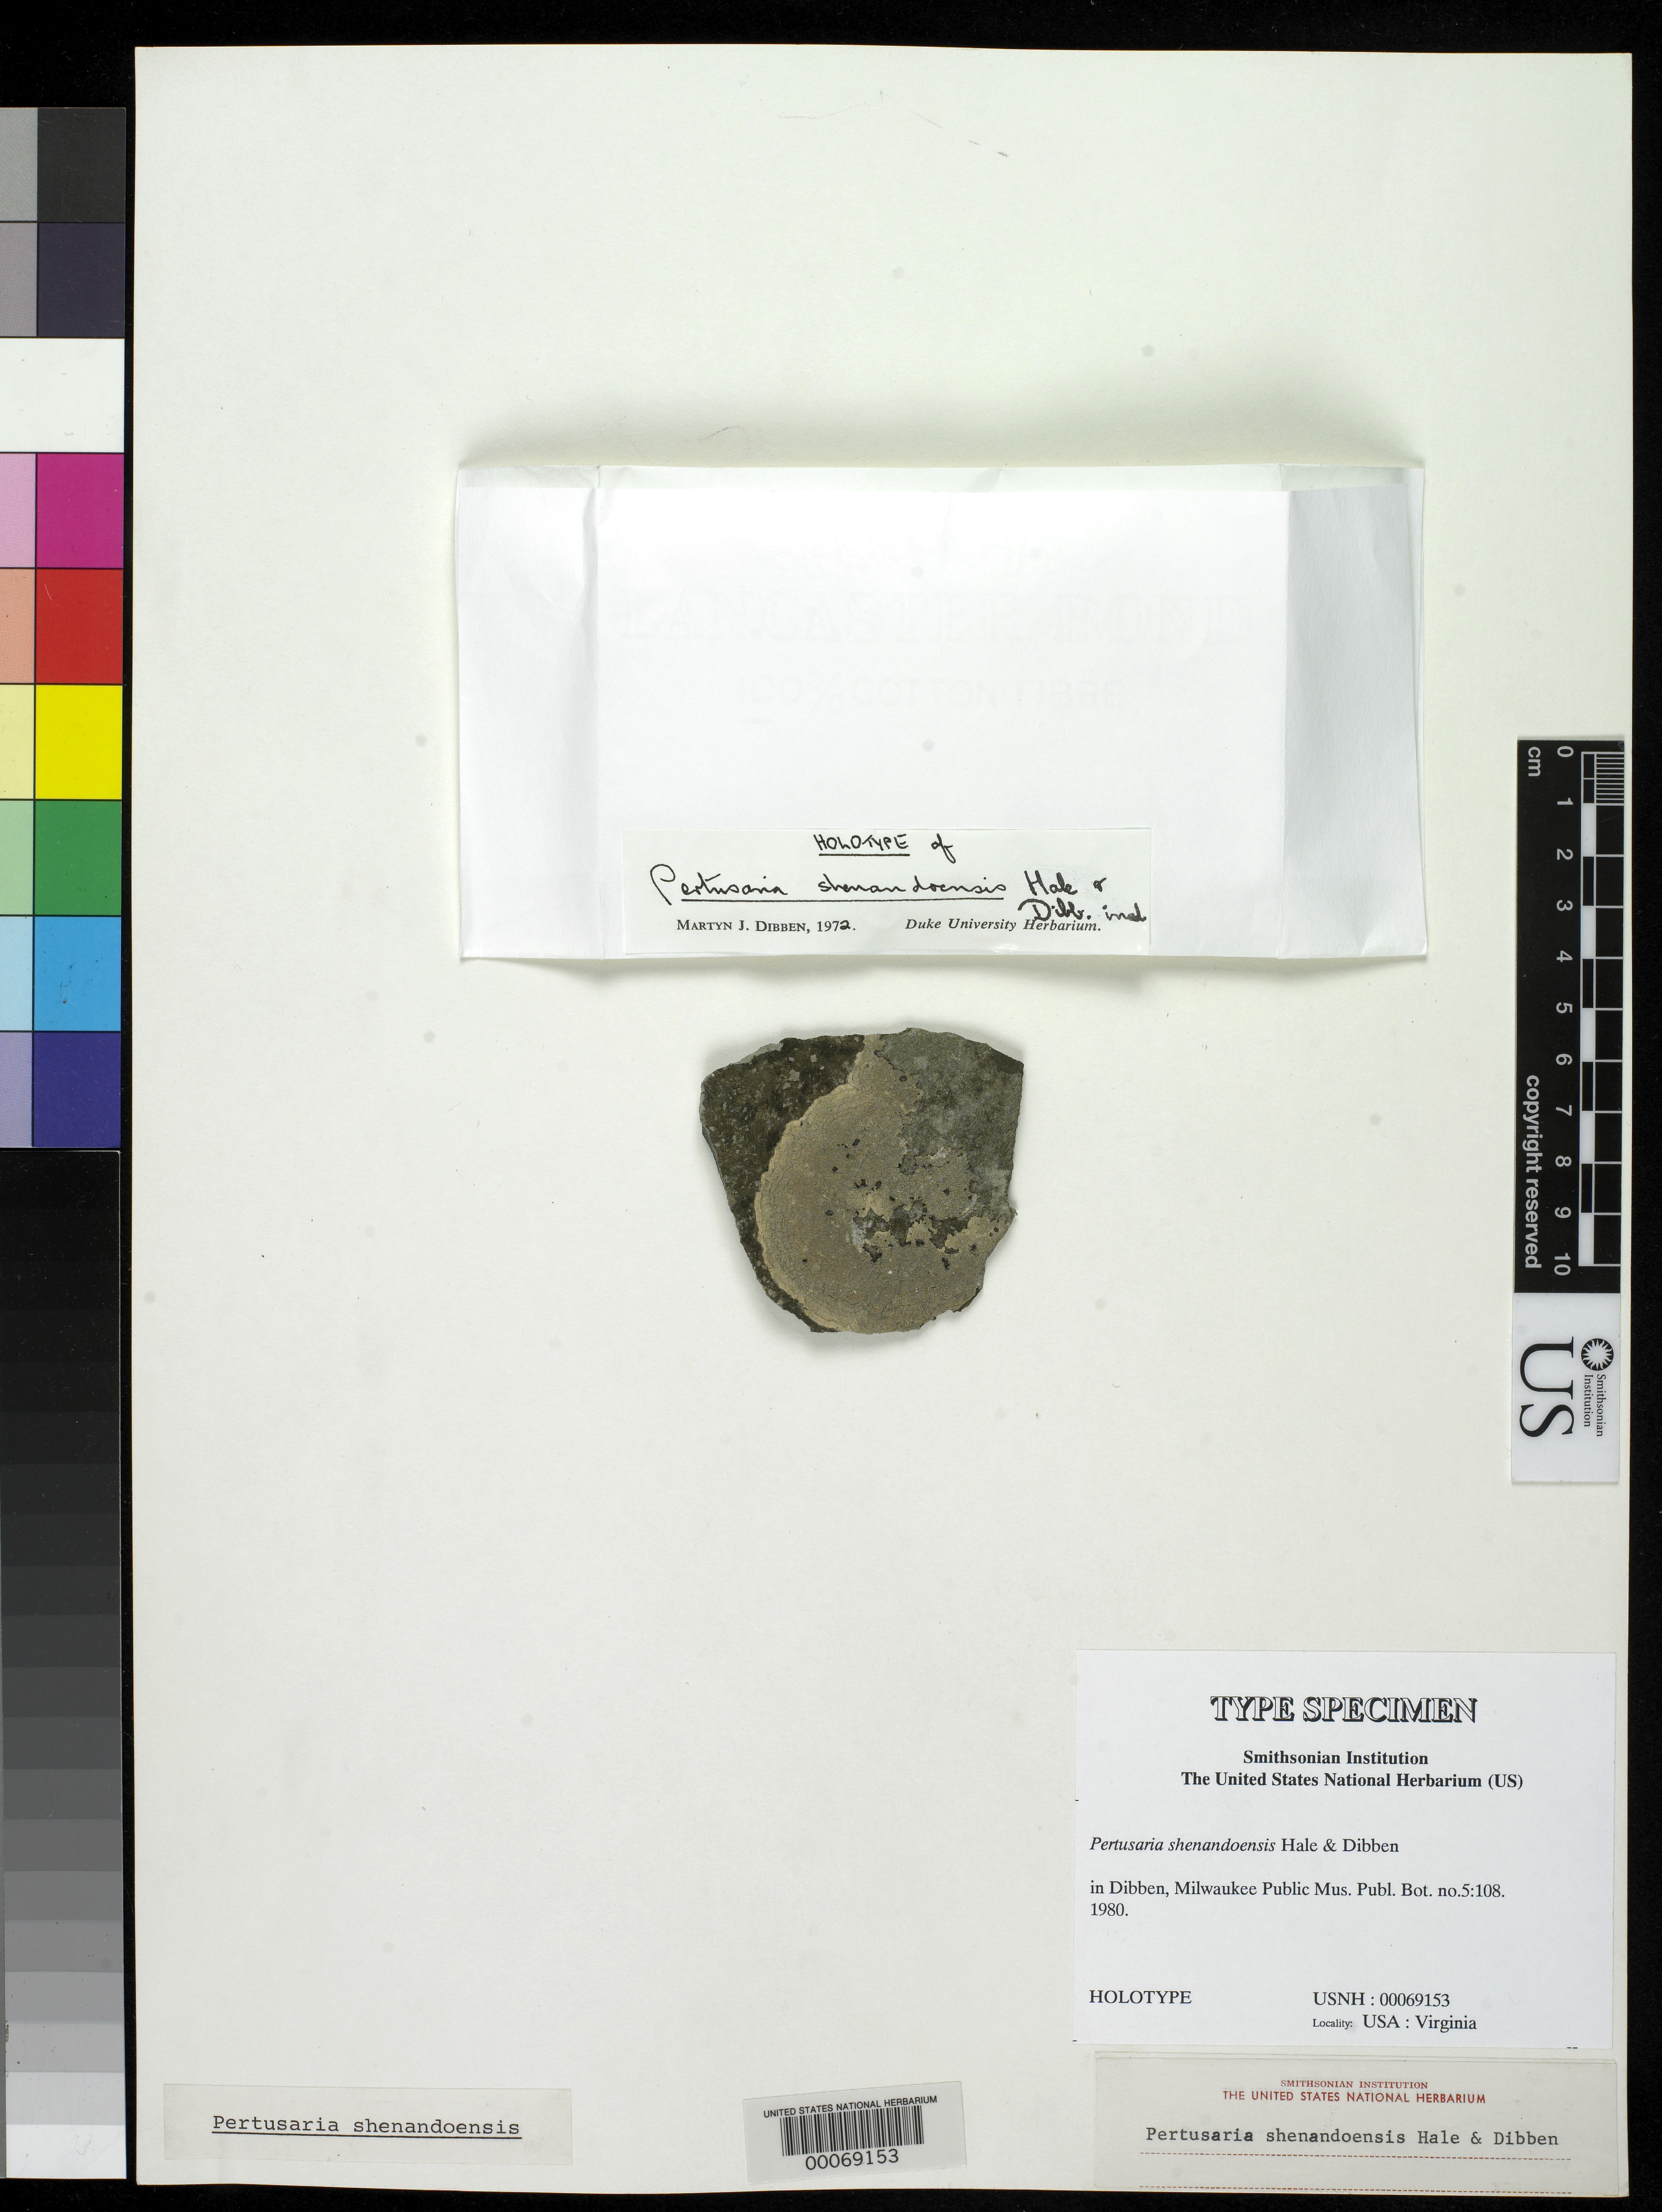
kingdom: Fungi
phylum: Ascomycota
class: Lecanoromycetes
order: Pertusariales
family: Pertusariaceae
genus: Pertusaria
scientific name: Pertusaria shenandoensis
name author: Hale & Dibben in Dibben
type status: Holotype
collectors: M. Hale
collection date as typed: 01 Jun 1971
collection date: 1971-06-01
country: United States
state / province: Virginia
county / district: Page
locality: Along trail to Little Stony Man, Shenandoah Natl. Park.